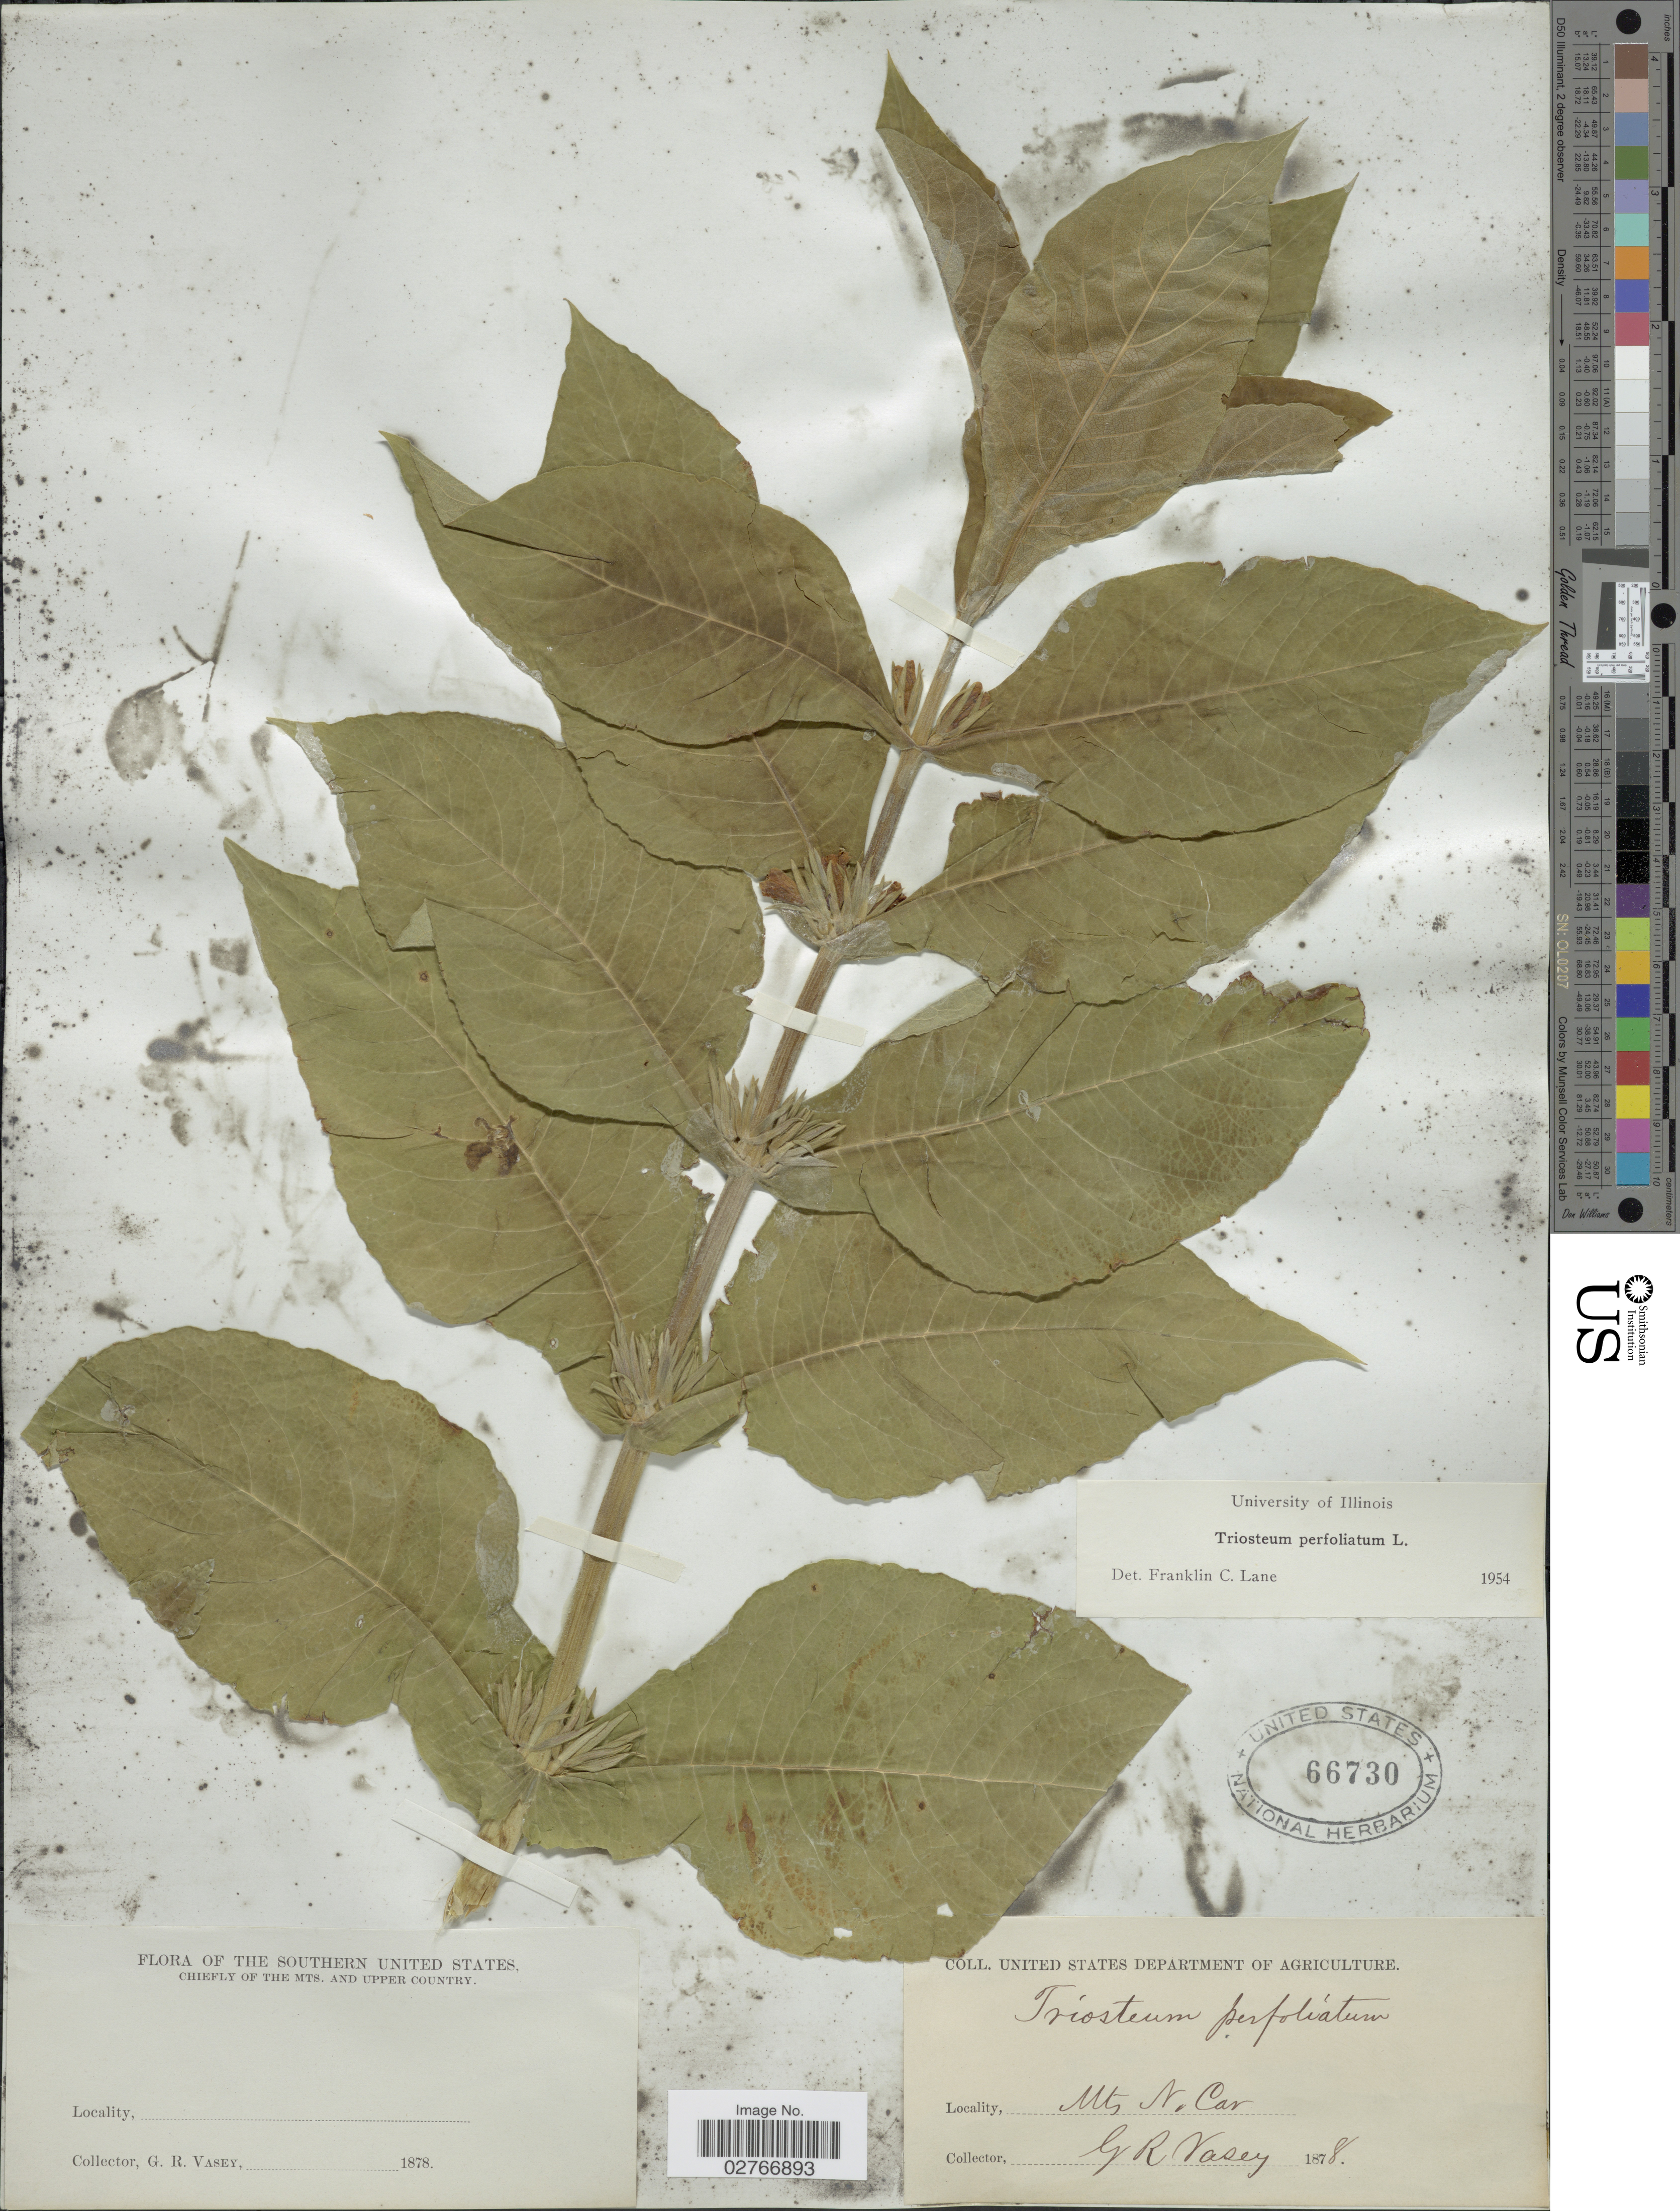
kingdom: Plantae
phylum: Tracheophyta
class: Magnoliopsida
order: Dipsacales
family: Caprifoliaceae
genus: Triosteum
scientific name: Triosteum perfoliatum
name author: L.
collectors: G. R. Vasey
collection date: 1878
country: United States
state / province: North Carolina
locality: Southern United States, Chiefly of the Mts. and upper country. Mts N. Car.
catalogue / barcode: US 66730